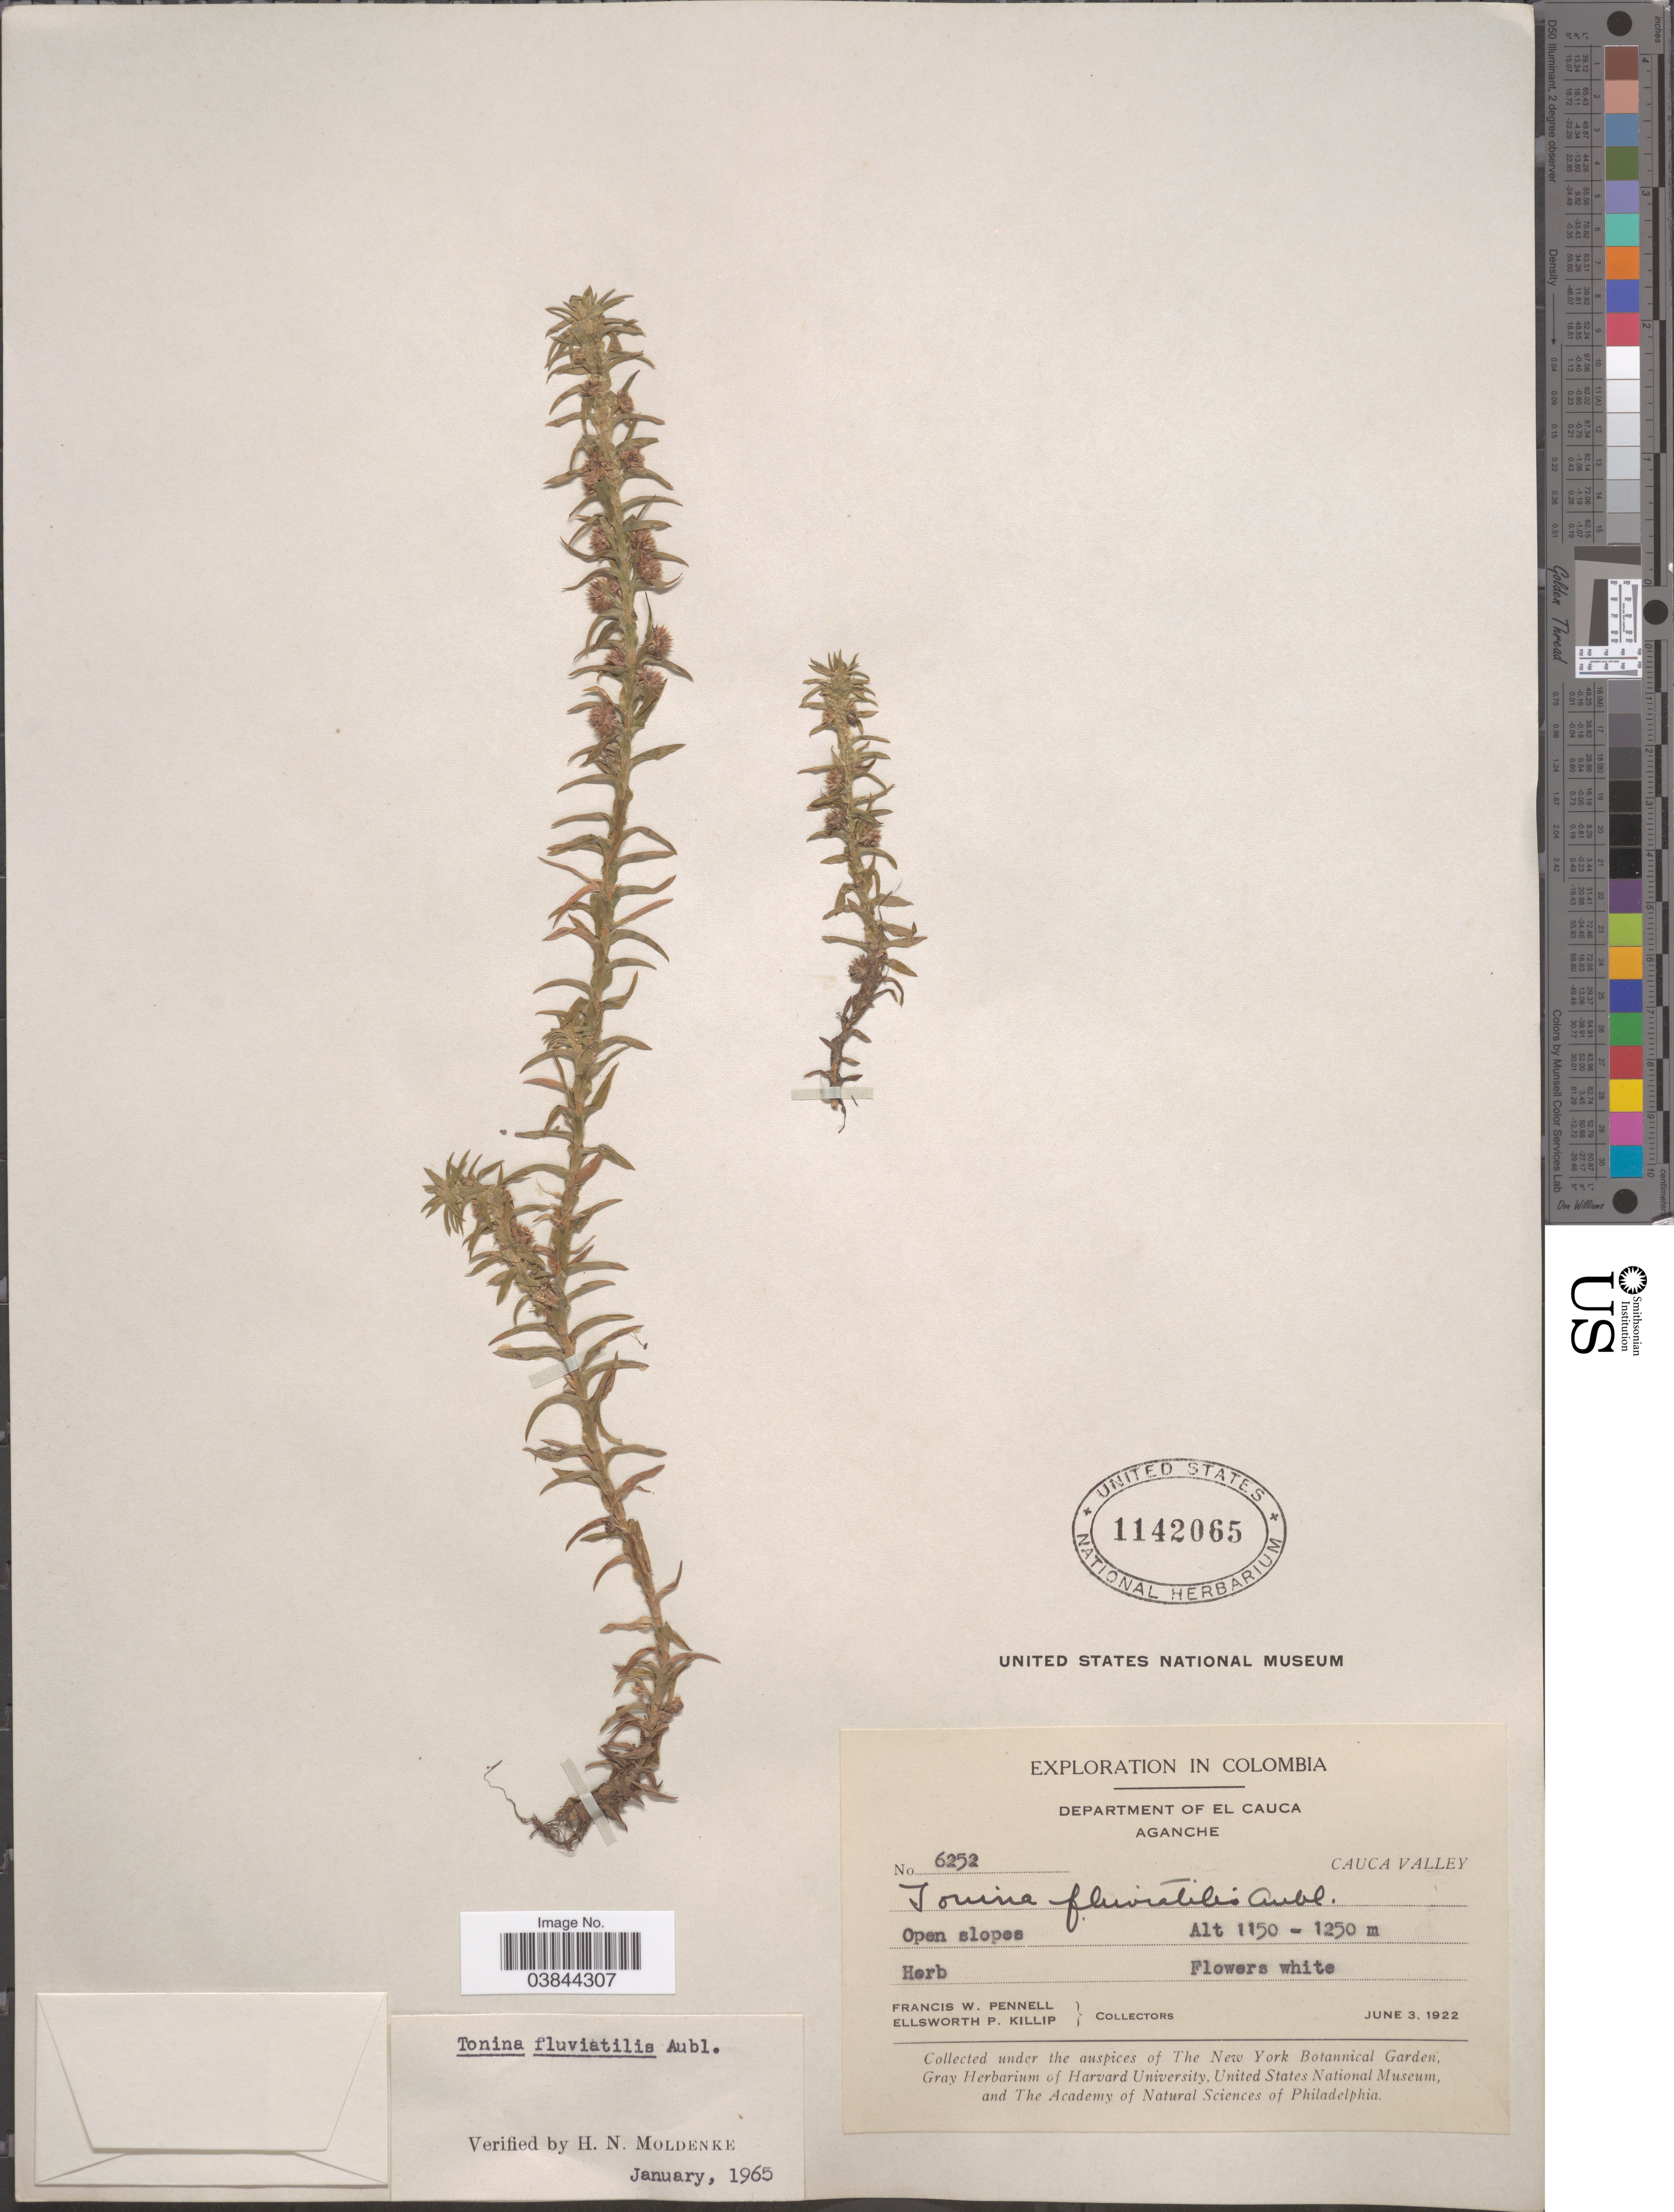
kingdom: Plantae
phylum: Tracheophyta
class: Liliopsida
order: Poales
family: Eriocaulaceae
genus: Tonina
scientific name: Tonina fluviatilis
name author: Aubl.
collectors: F. W. Pennell & E. P. Killip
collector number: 6252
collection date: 1922-06-03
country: Colombia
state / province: Cauca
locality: Department of El Cauca. Aganche. Cauca Valley.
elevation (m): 1150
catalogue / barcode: US 1142065